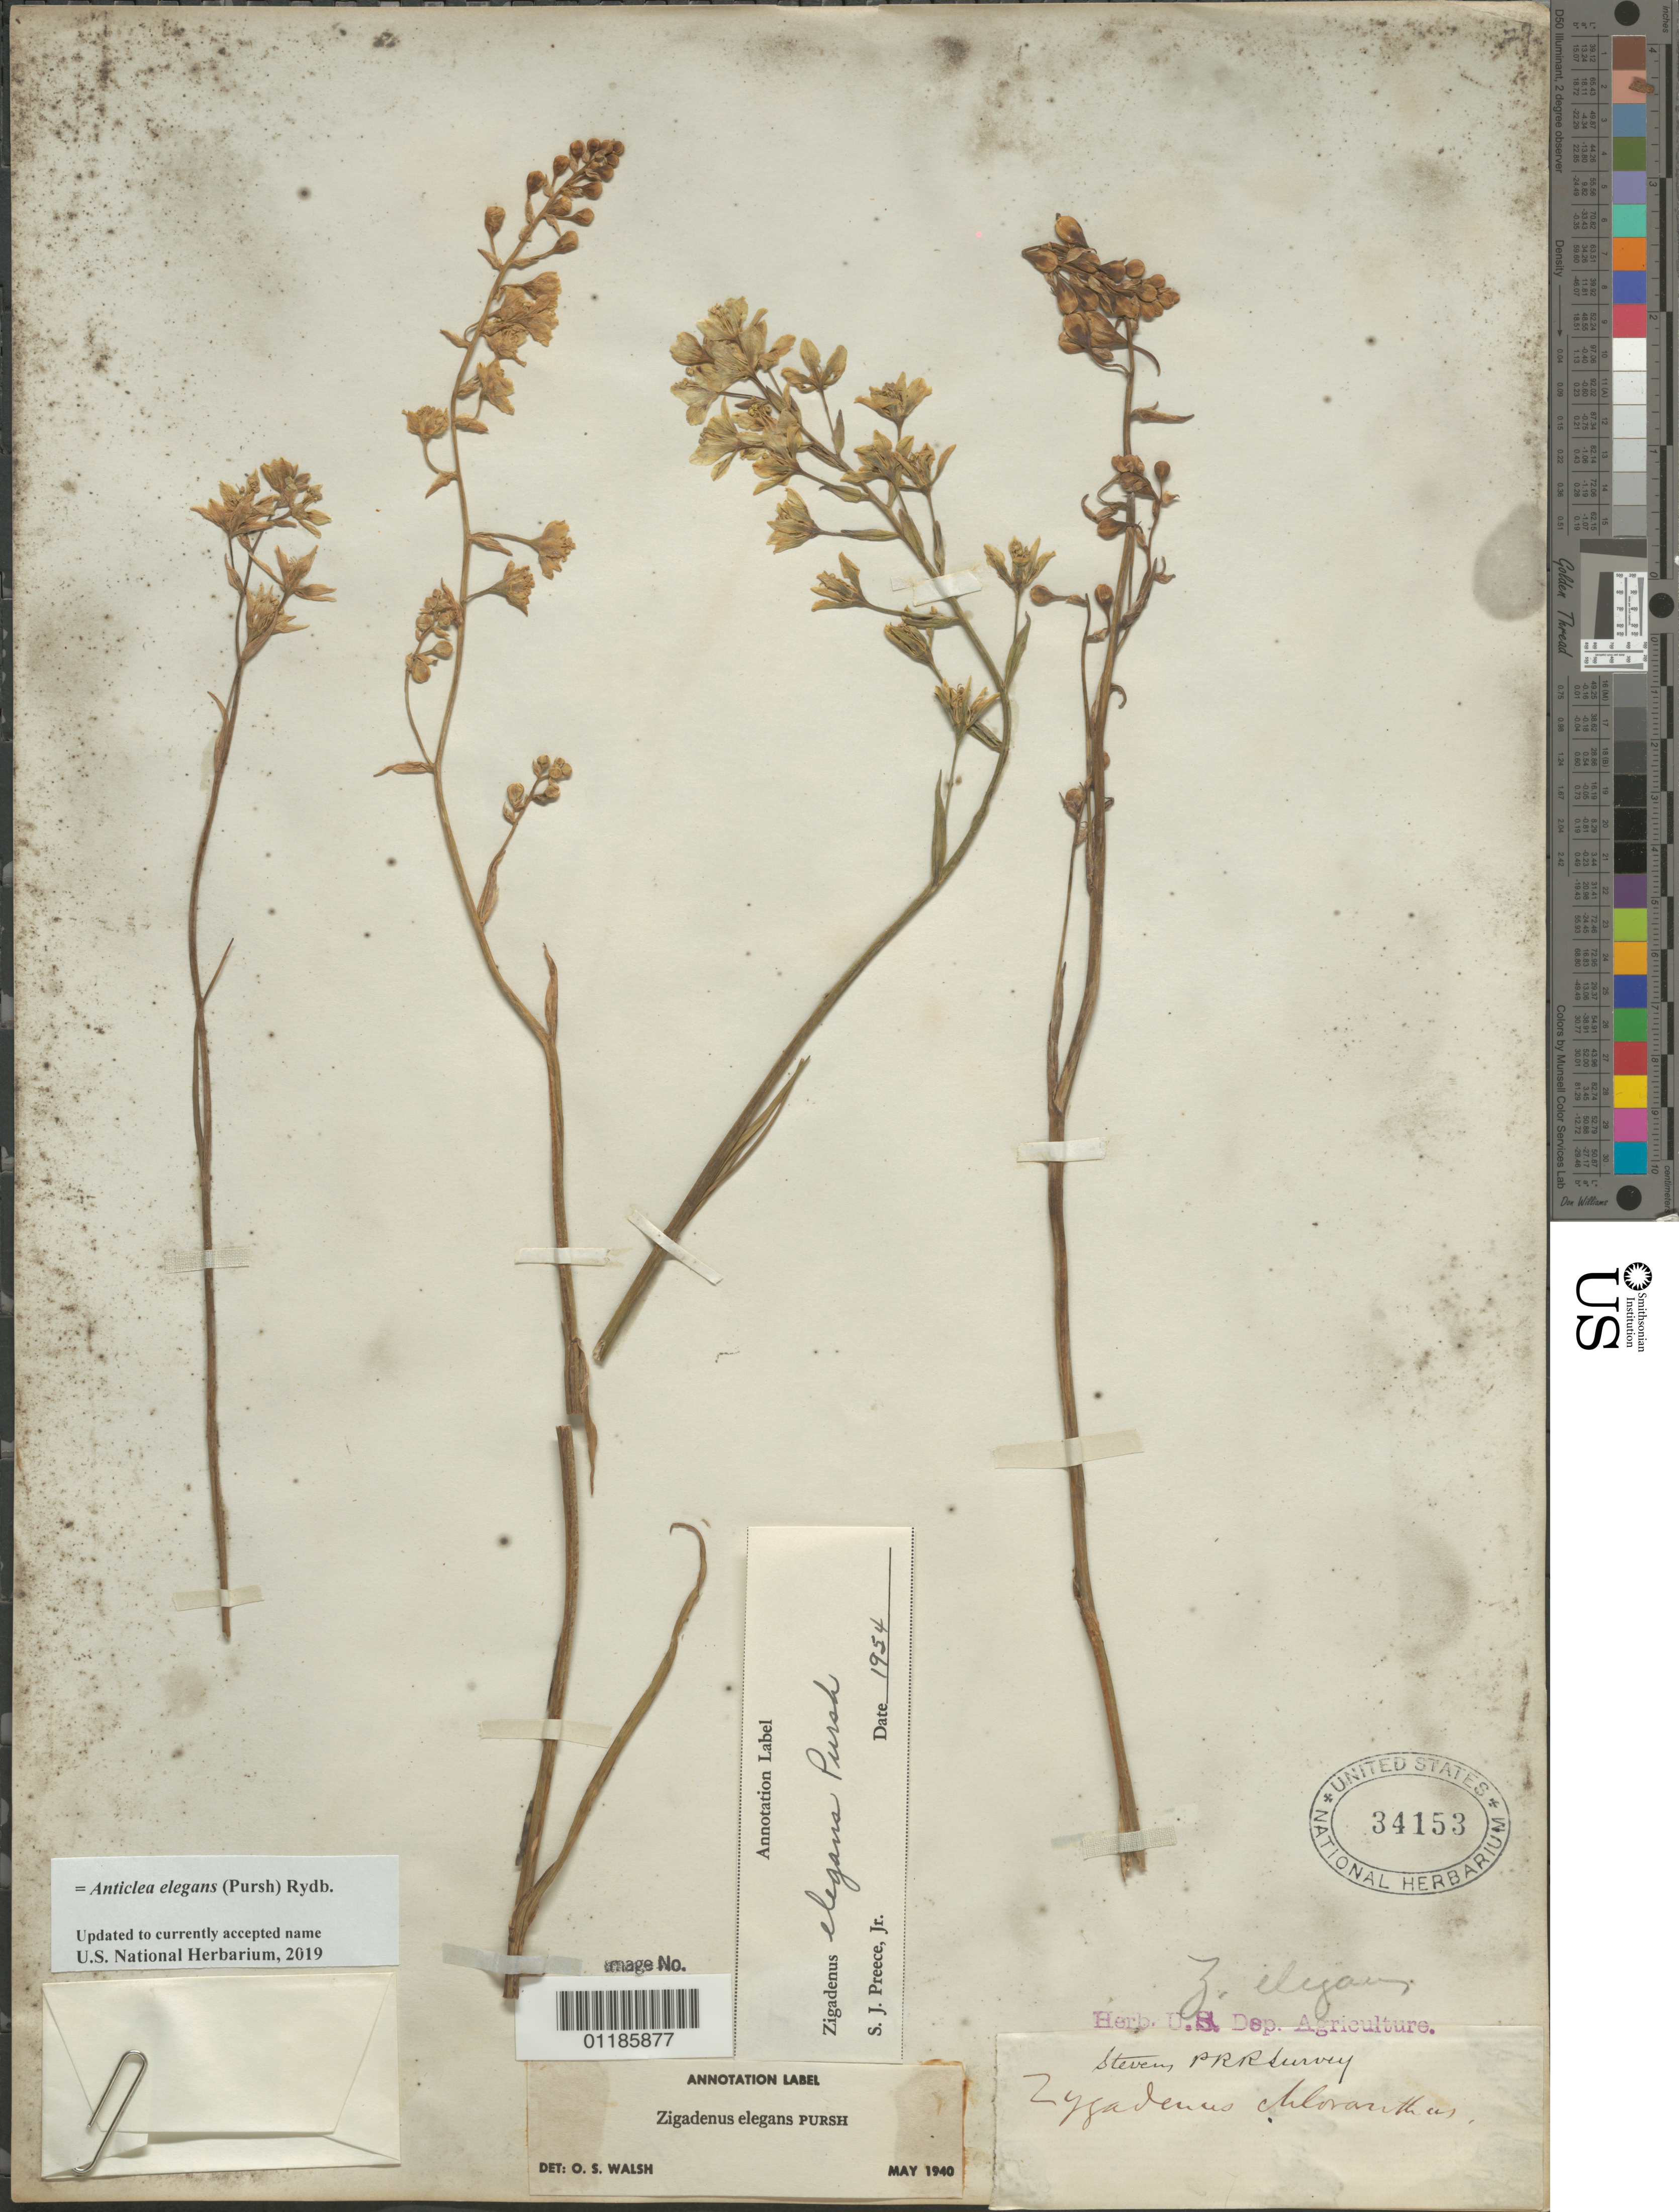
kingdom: Plantae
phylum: Tracheophyta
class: Liliopsida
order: Liliales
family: Melanthiaceae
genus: Anticlea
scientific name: Anticlea elegans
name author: (Pursh) Rydb.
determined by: Strong, Mark T., (BOT), Smithsonian Institution - National Museum of Natural History (UNITED STATES)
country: Canada / United States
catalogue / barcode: US 34153